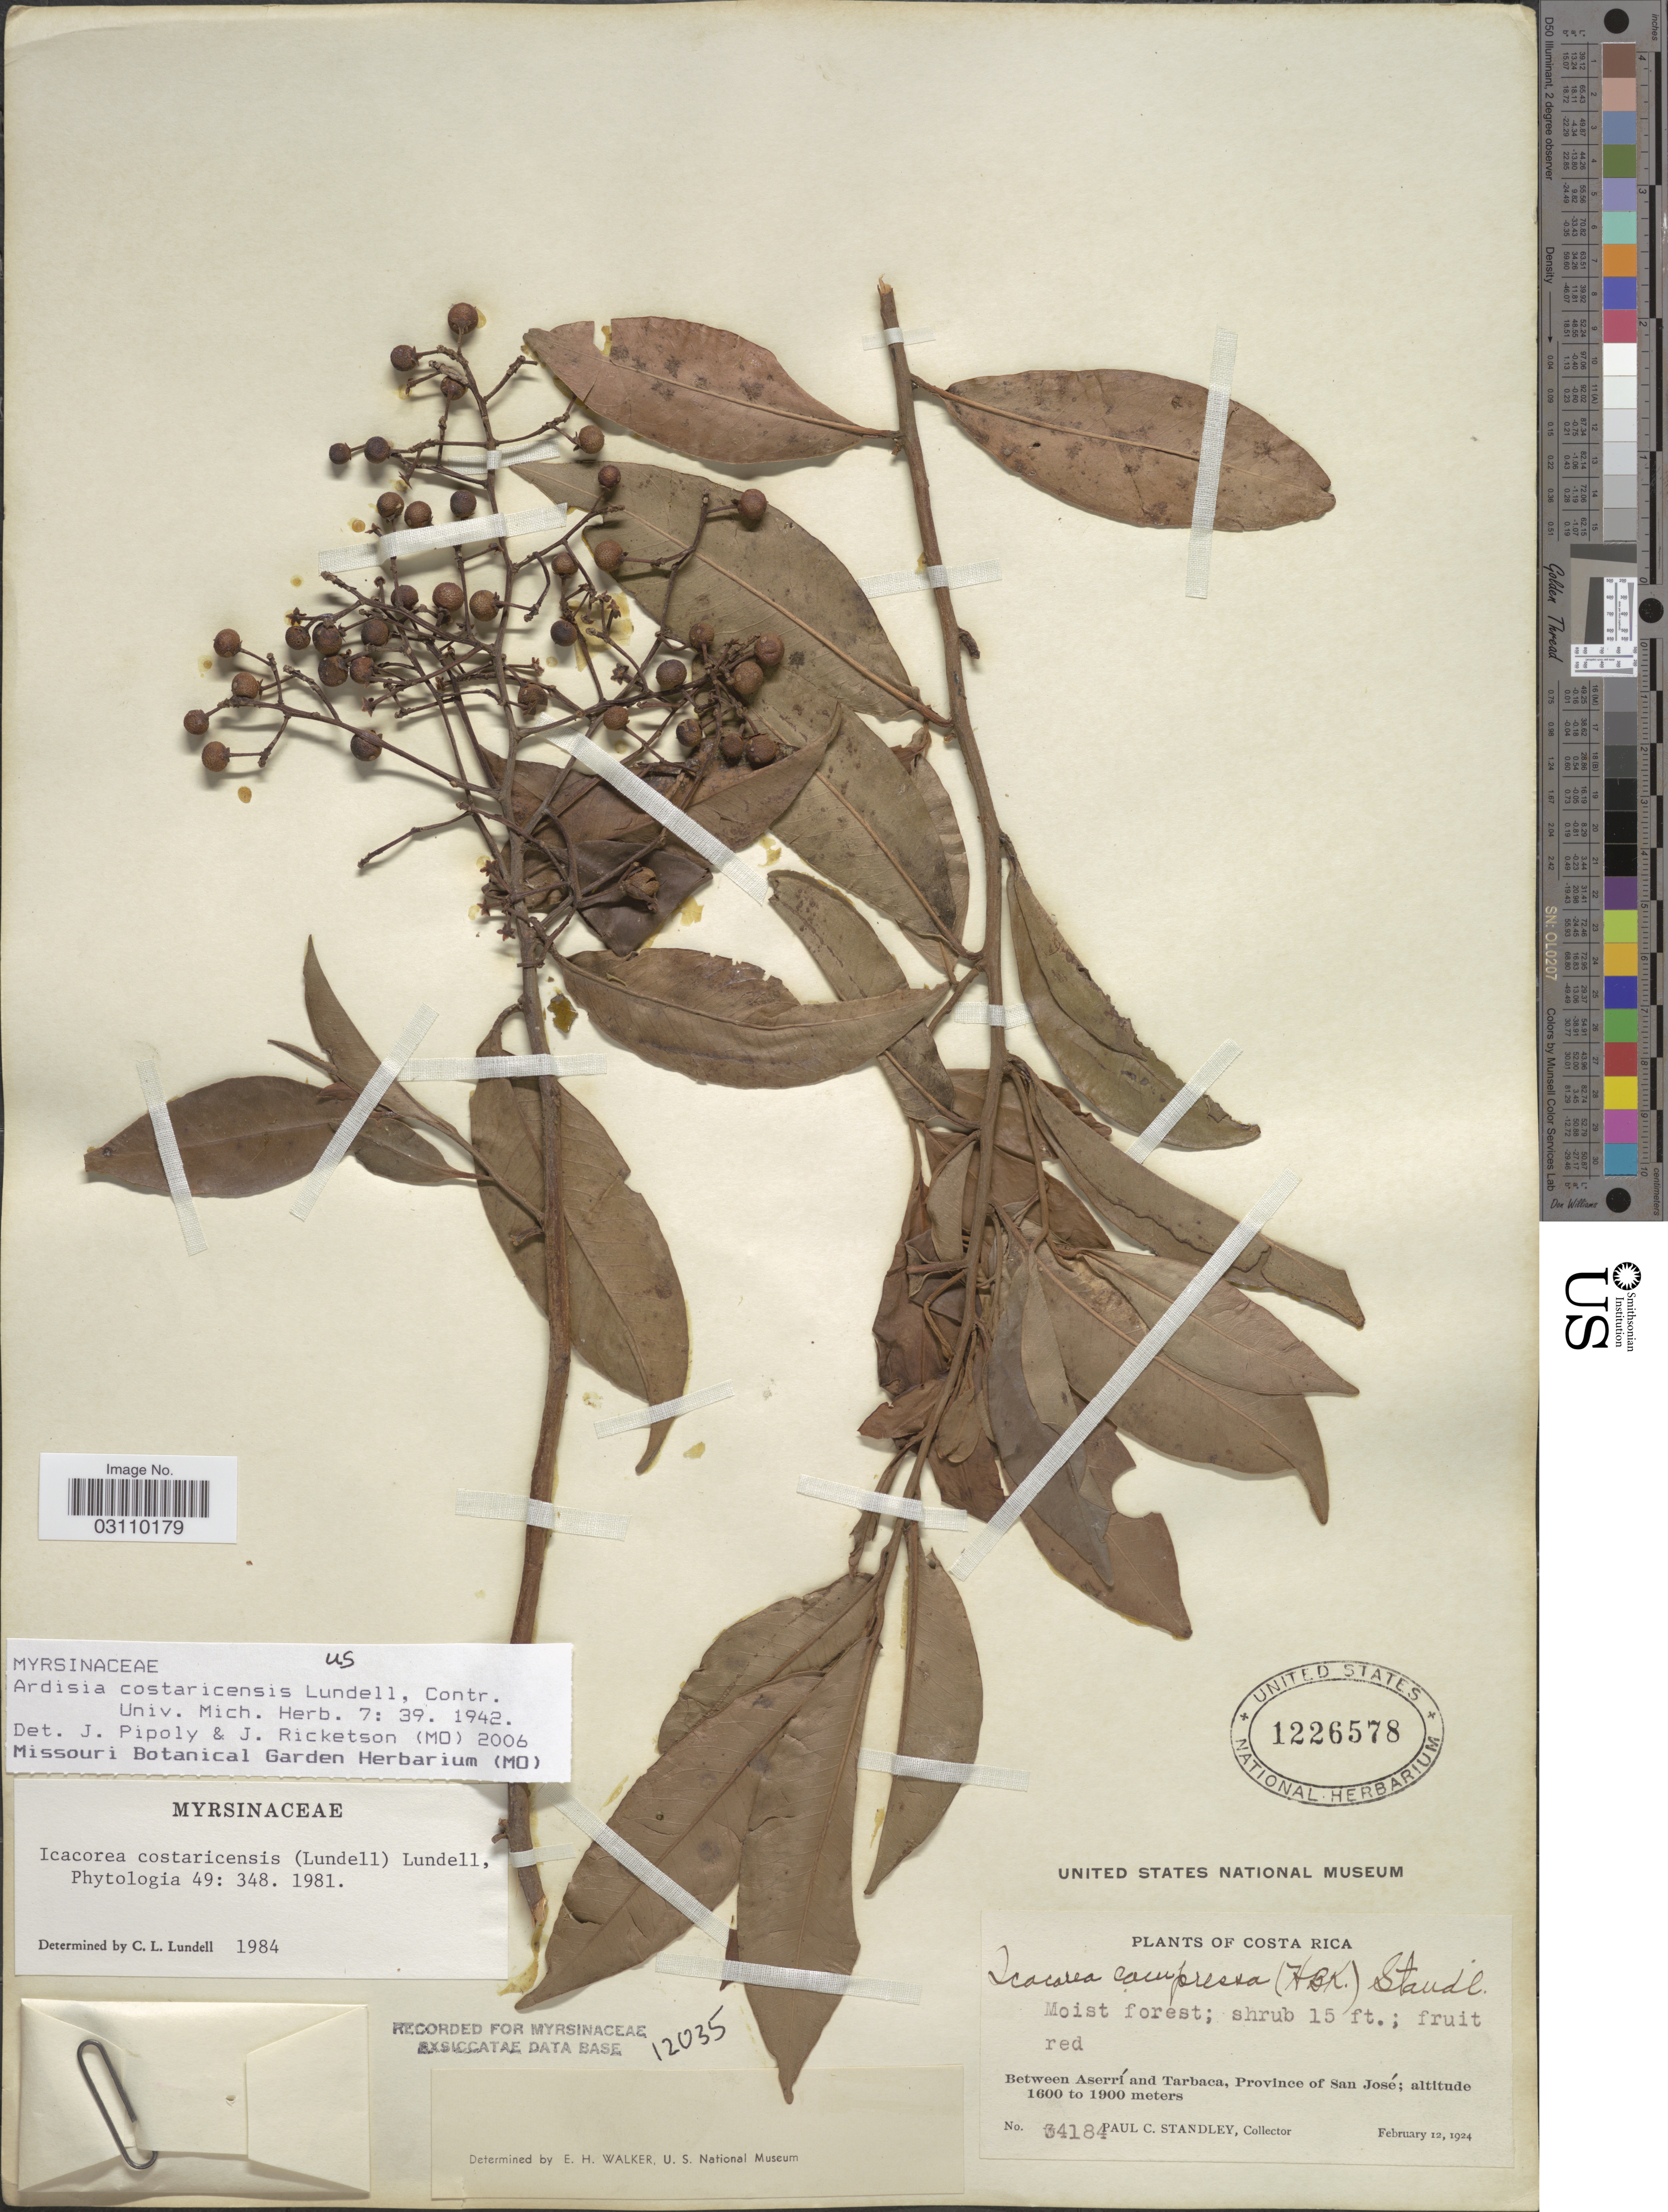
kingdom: Plantae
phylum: Tracheophyta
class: Magnoliopsida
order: Ericales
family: Primulaceae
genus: Ardisia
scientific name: Ardisia costaricensis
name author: Lundell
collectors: P. C. Standley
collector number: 34184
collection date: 1924-02-12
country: Costa Rica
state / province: San José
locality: Between Aserrí and Tarbaca.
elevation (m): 1600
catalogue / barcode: US 1226578